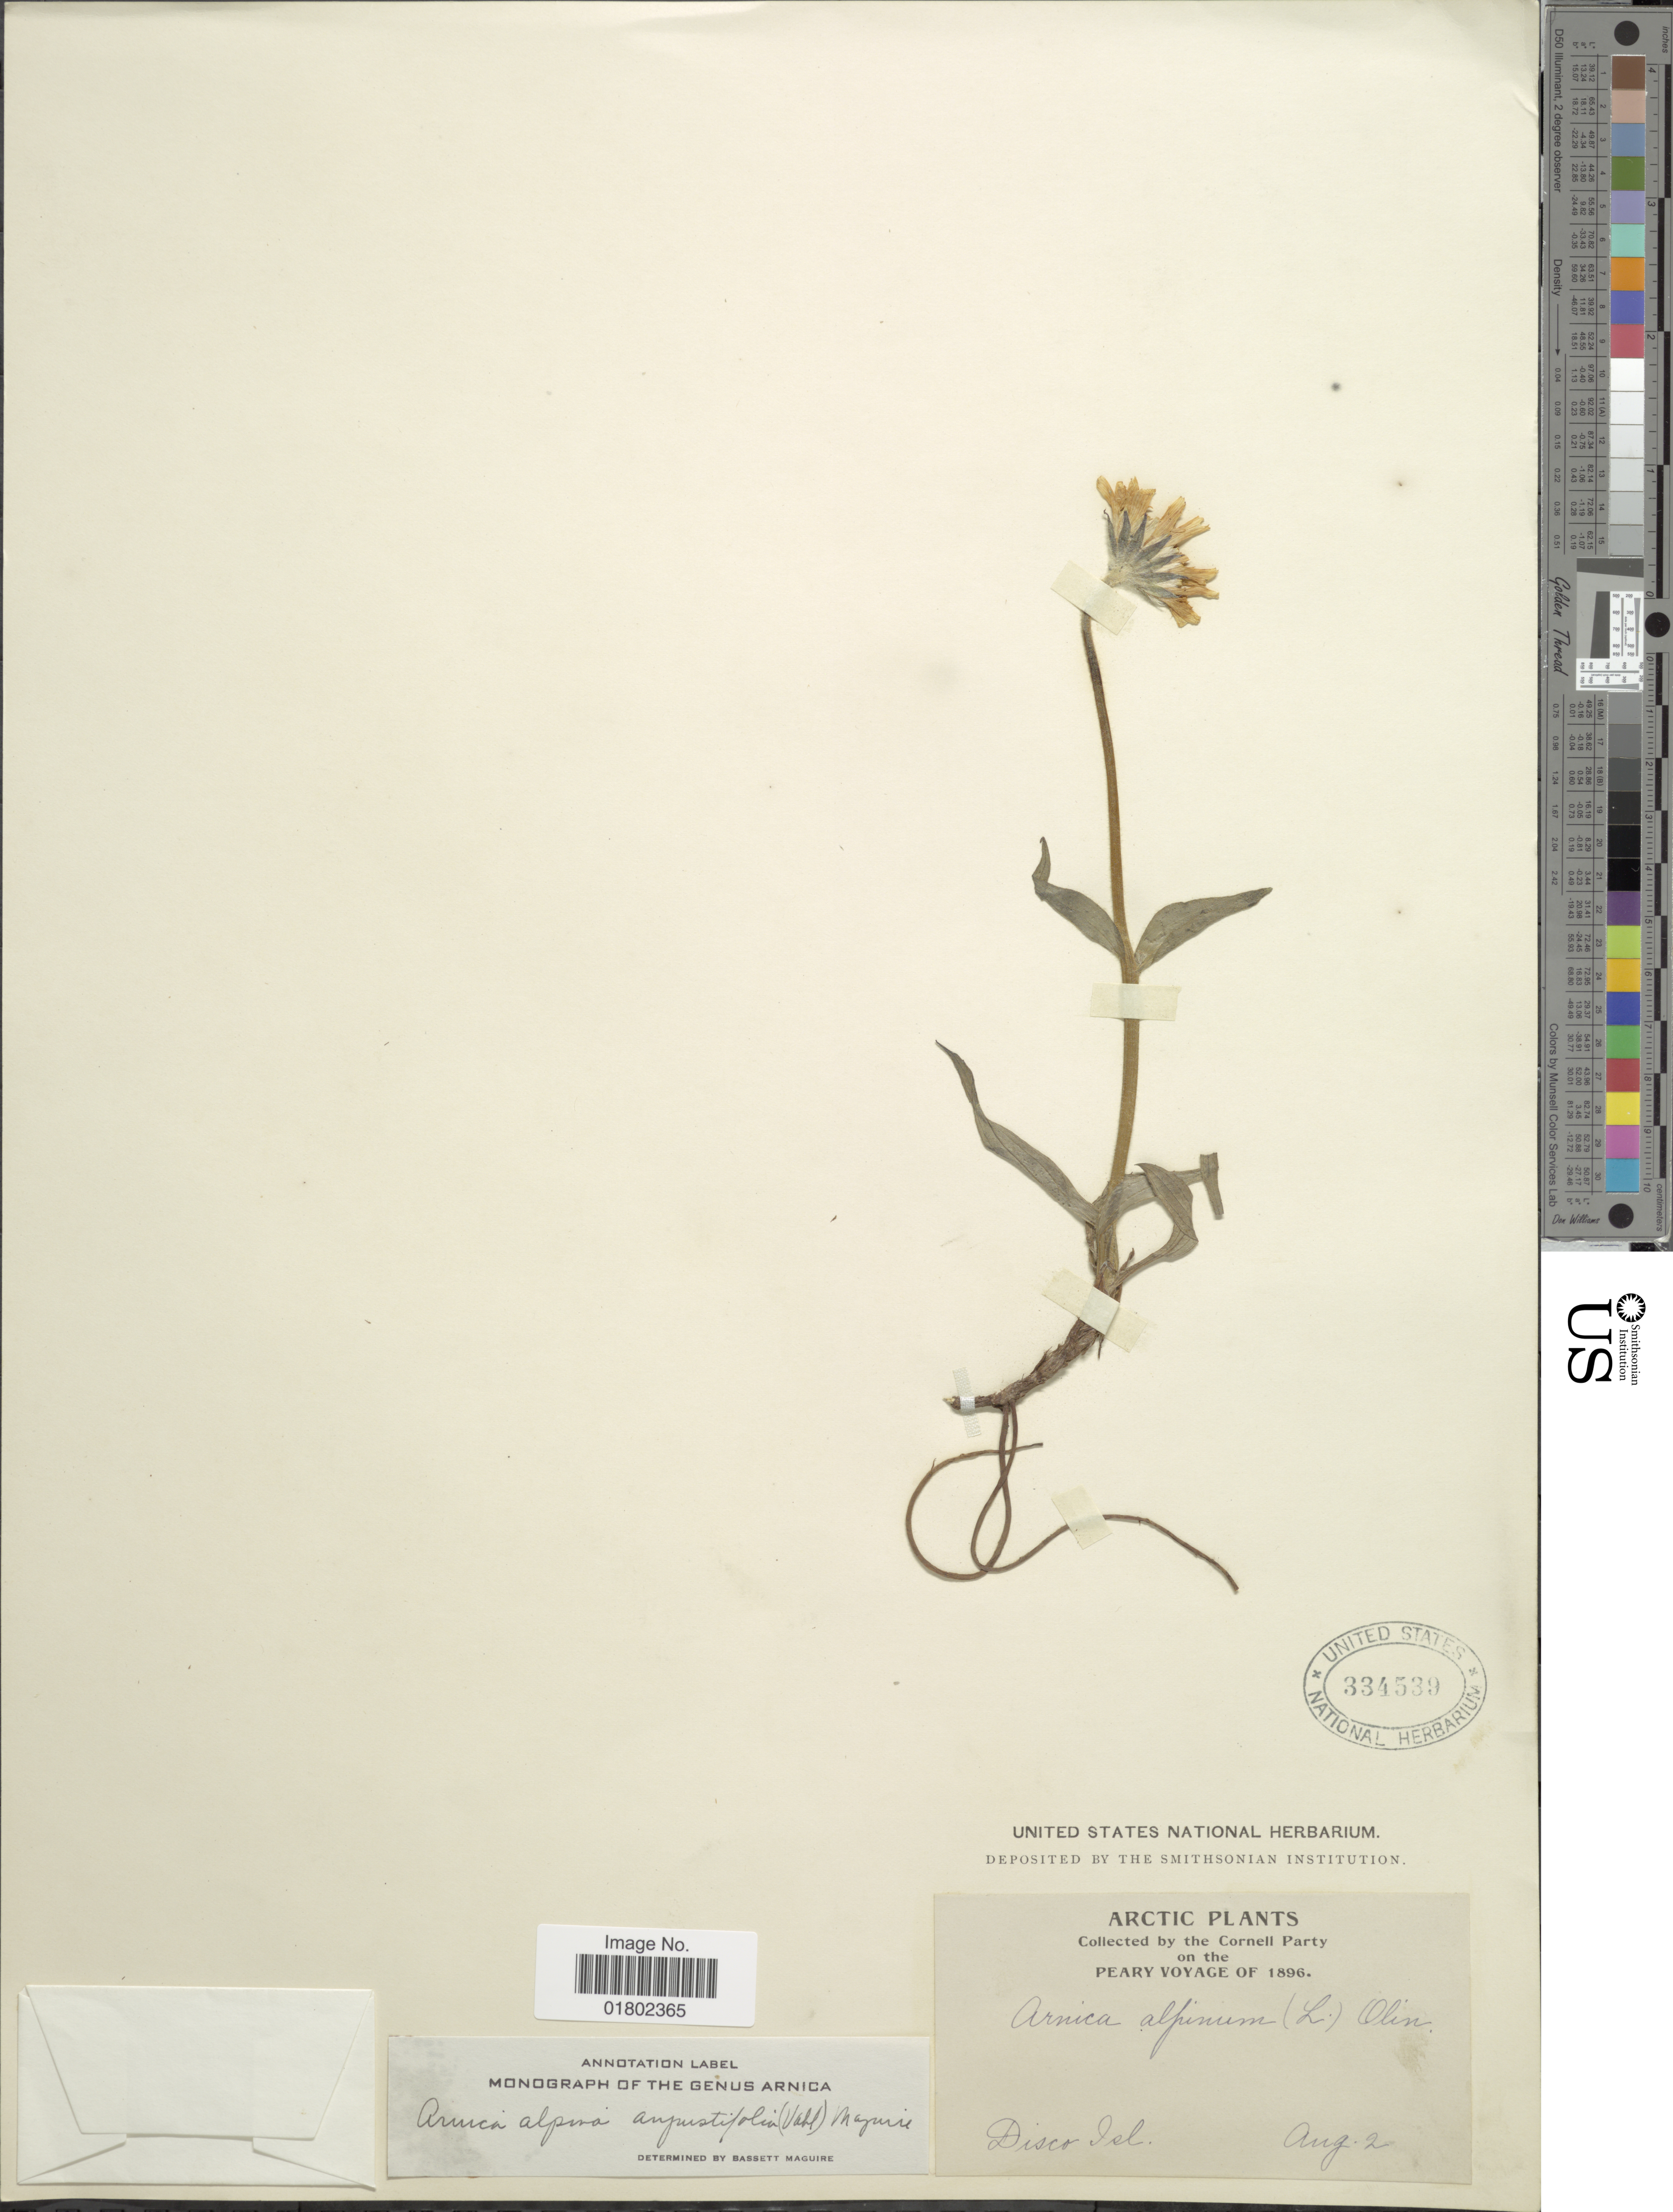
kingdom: Plantae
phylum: Tracheophyta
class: Magnoliopsida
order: Asterales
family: Asteraceae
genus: Arnica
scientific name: Arnica alpina var. angustifolia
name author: (Vahl) Maguire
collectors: Cornell Party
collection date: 1896-08-02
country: Greenland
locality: Arctic, Peary Voyage, Disco Isl.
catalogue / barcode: US 334539